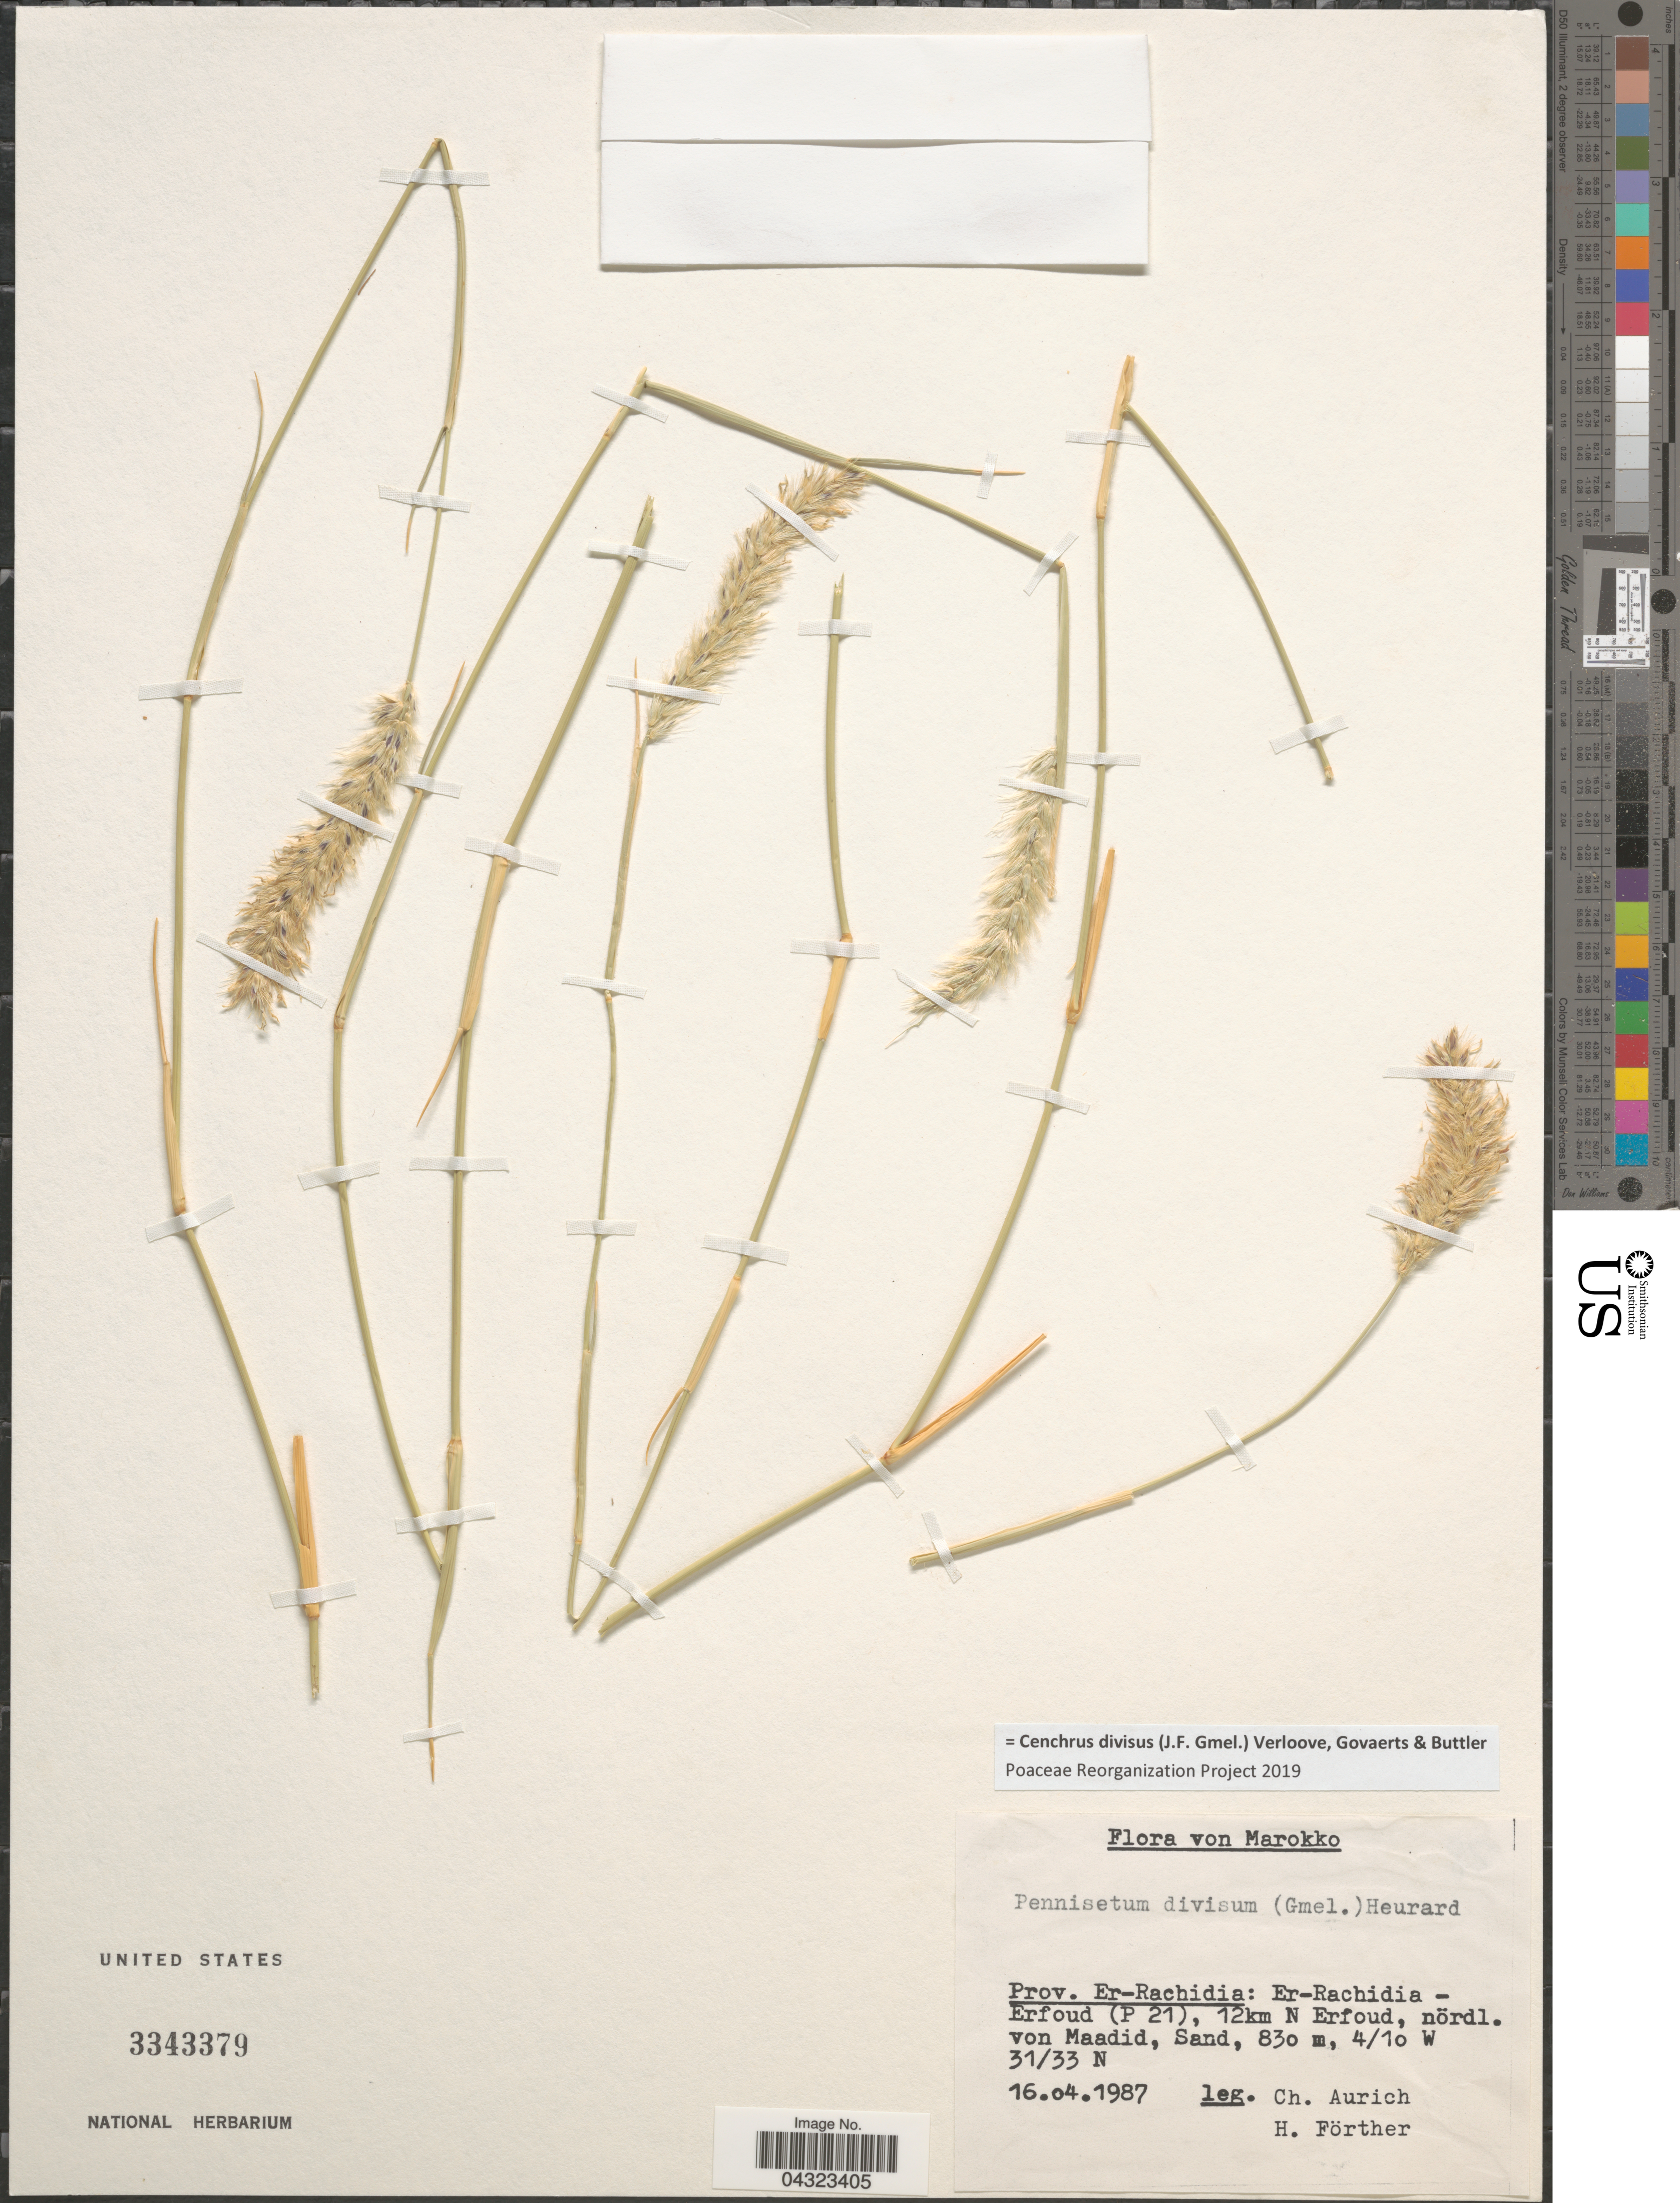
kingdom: Plantae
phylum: Tracheophyta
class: Liliopsida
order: Poales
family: Poaceae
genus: Cenchrus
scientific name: Cenchrus divisus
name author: (J.F. Gmel.) Verloove et al.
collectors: C. Aurich & H. Förther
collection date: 1987-04-16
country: Morocco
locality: Marokko. Prov. Er-Rachidia: Er-Rachidia - Erfoud (P 21), 12km N Erfoud, nördl. von Maadid.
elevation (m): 830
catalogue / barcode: US 3343379